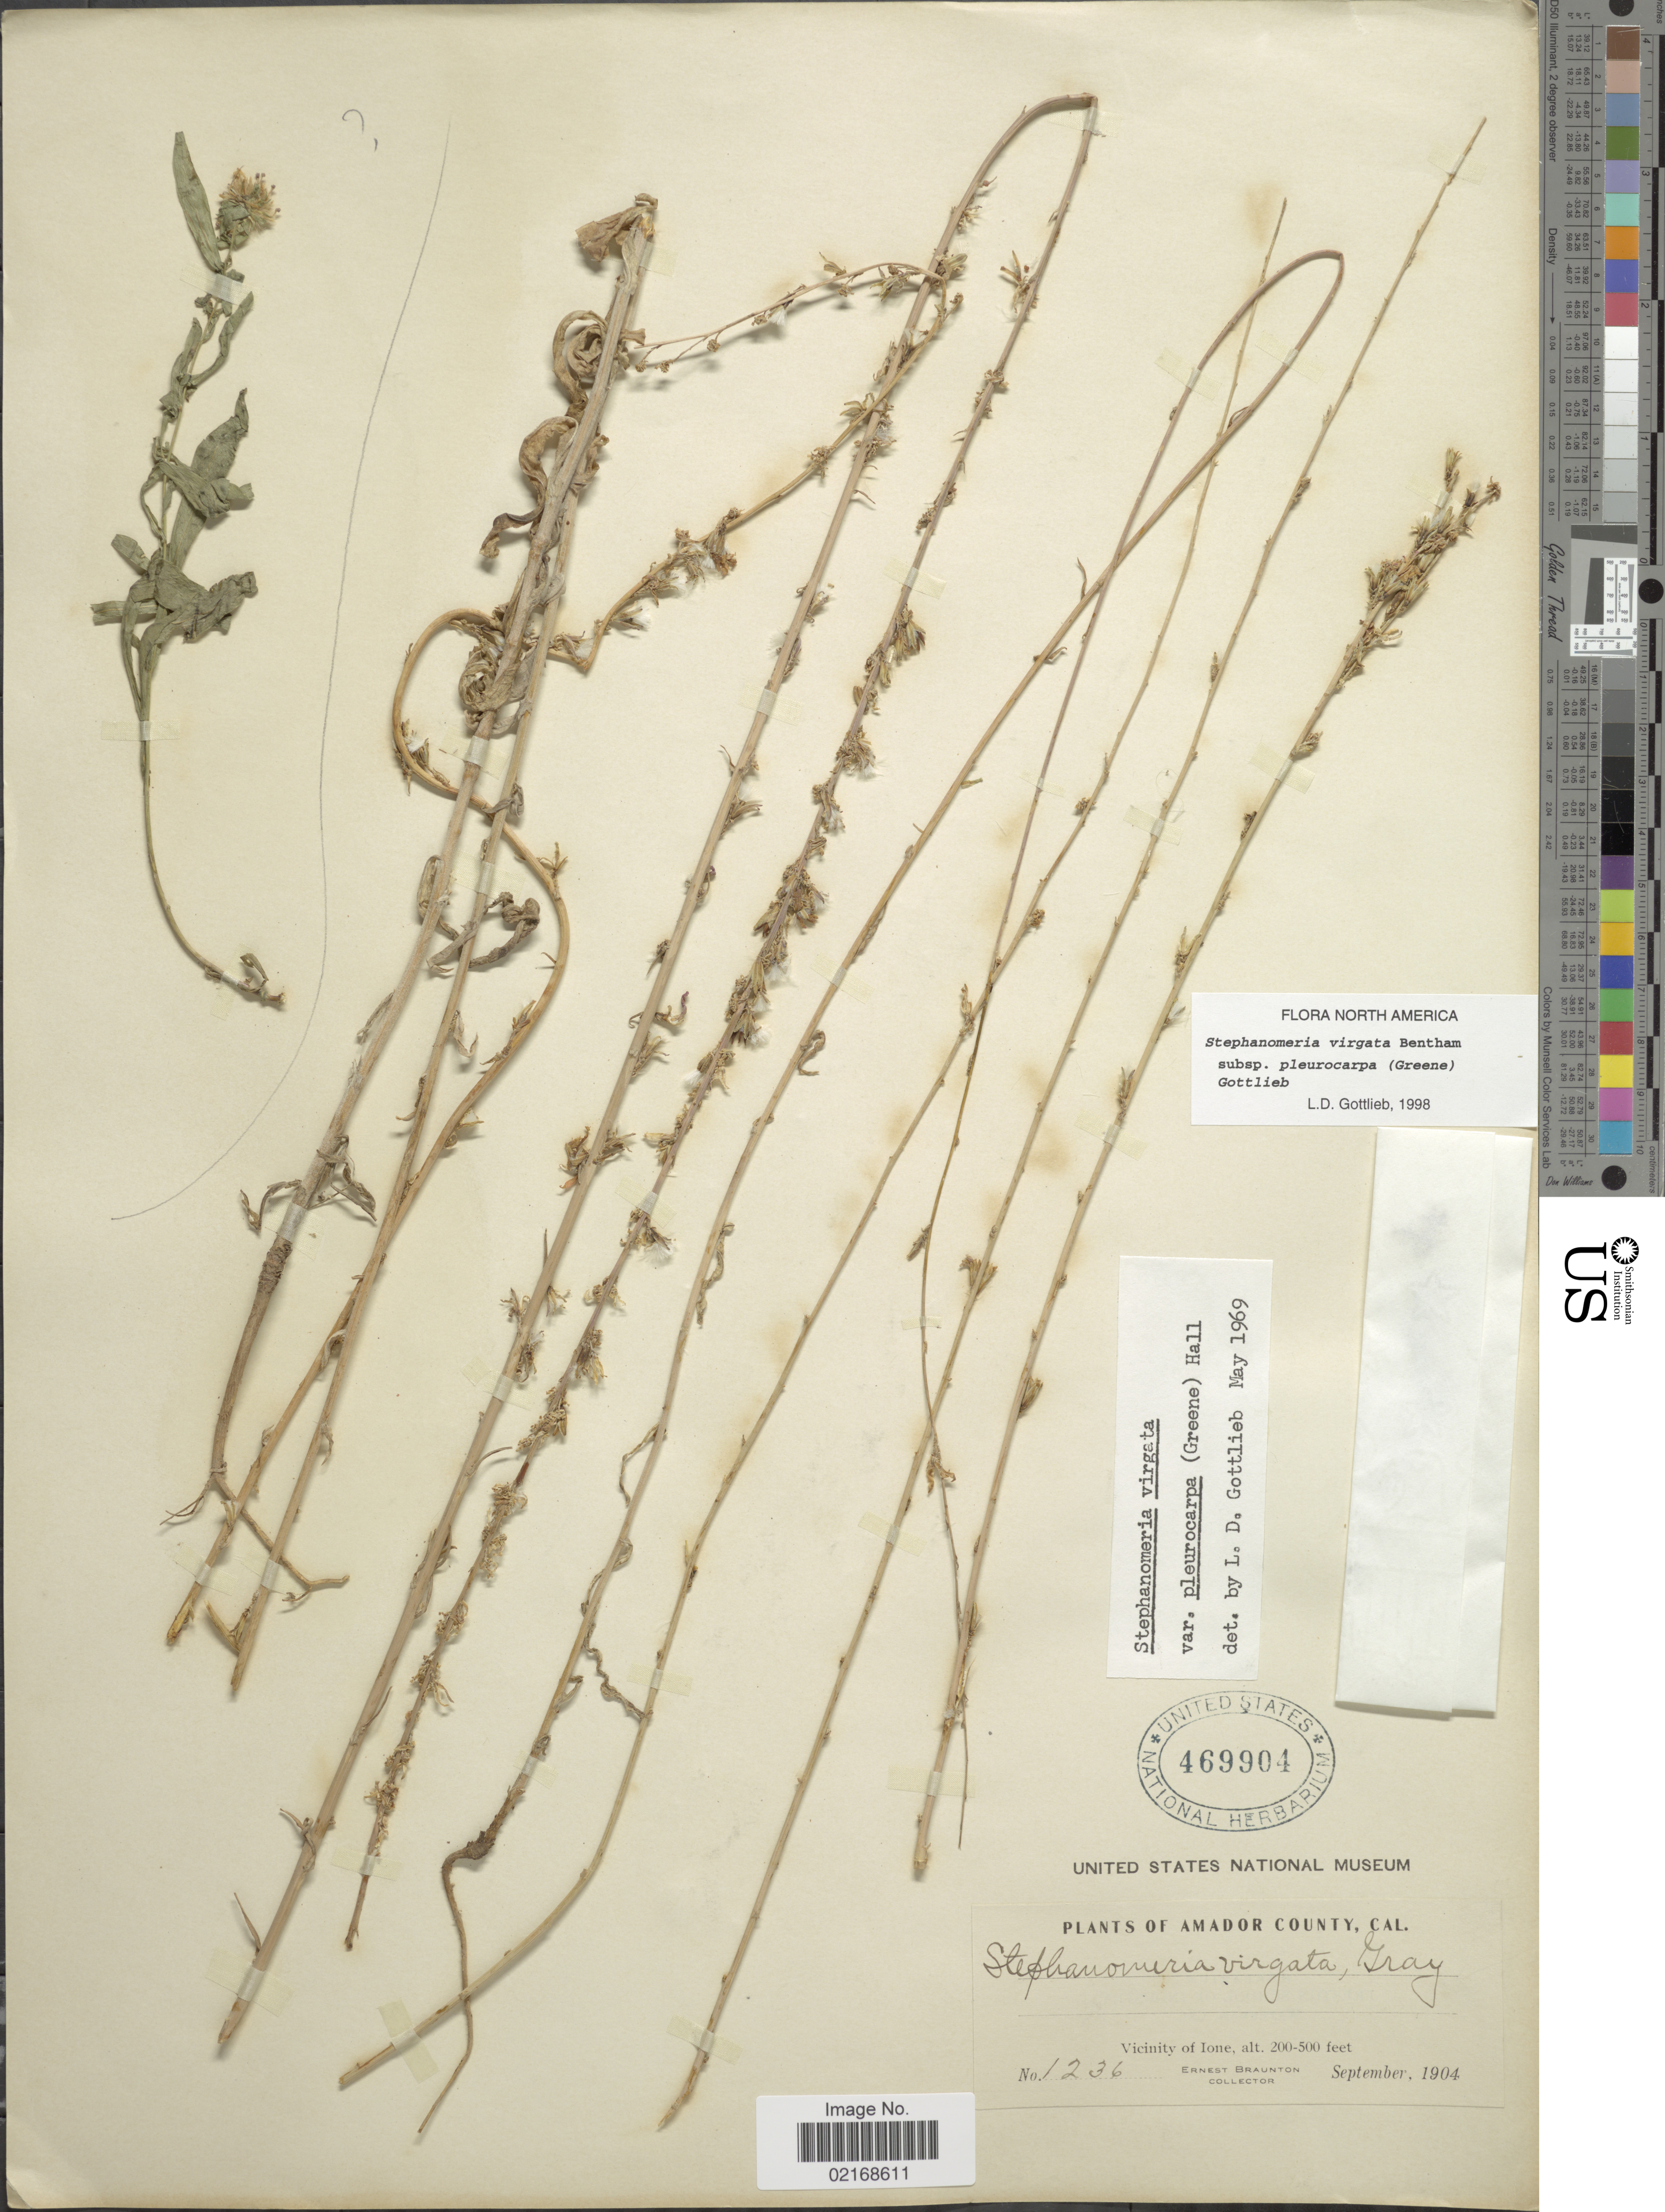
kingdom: Plantae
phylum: Tracheophyta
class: Magnoliopsida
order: Asterales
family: Asteraceae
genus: Stephanomeria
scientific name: Stephanomeria virgata subsp. pleurocarpa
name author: (Greene) Gottlieb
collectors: E. Braunton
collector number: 1236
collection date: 1904-09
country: United States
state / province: California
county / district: Amador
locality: Amador County, Cal, Vicinity of Ione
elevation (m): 61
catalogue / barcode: US 469904